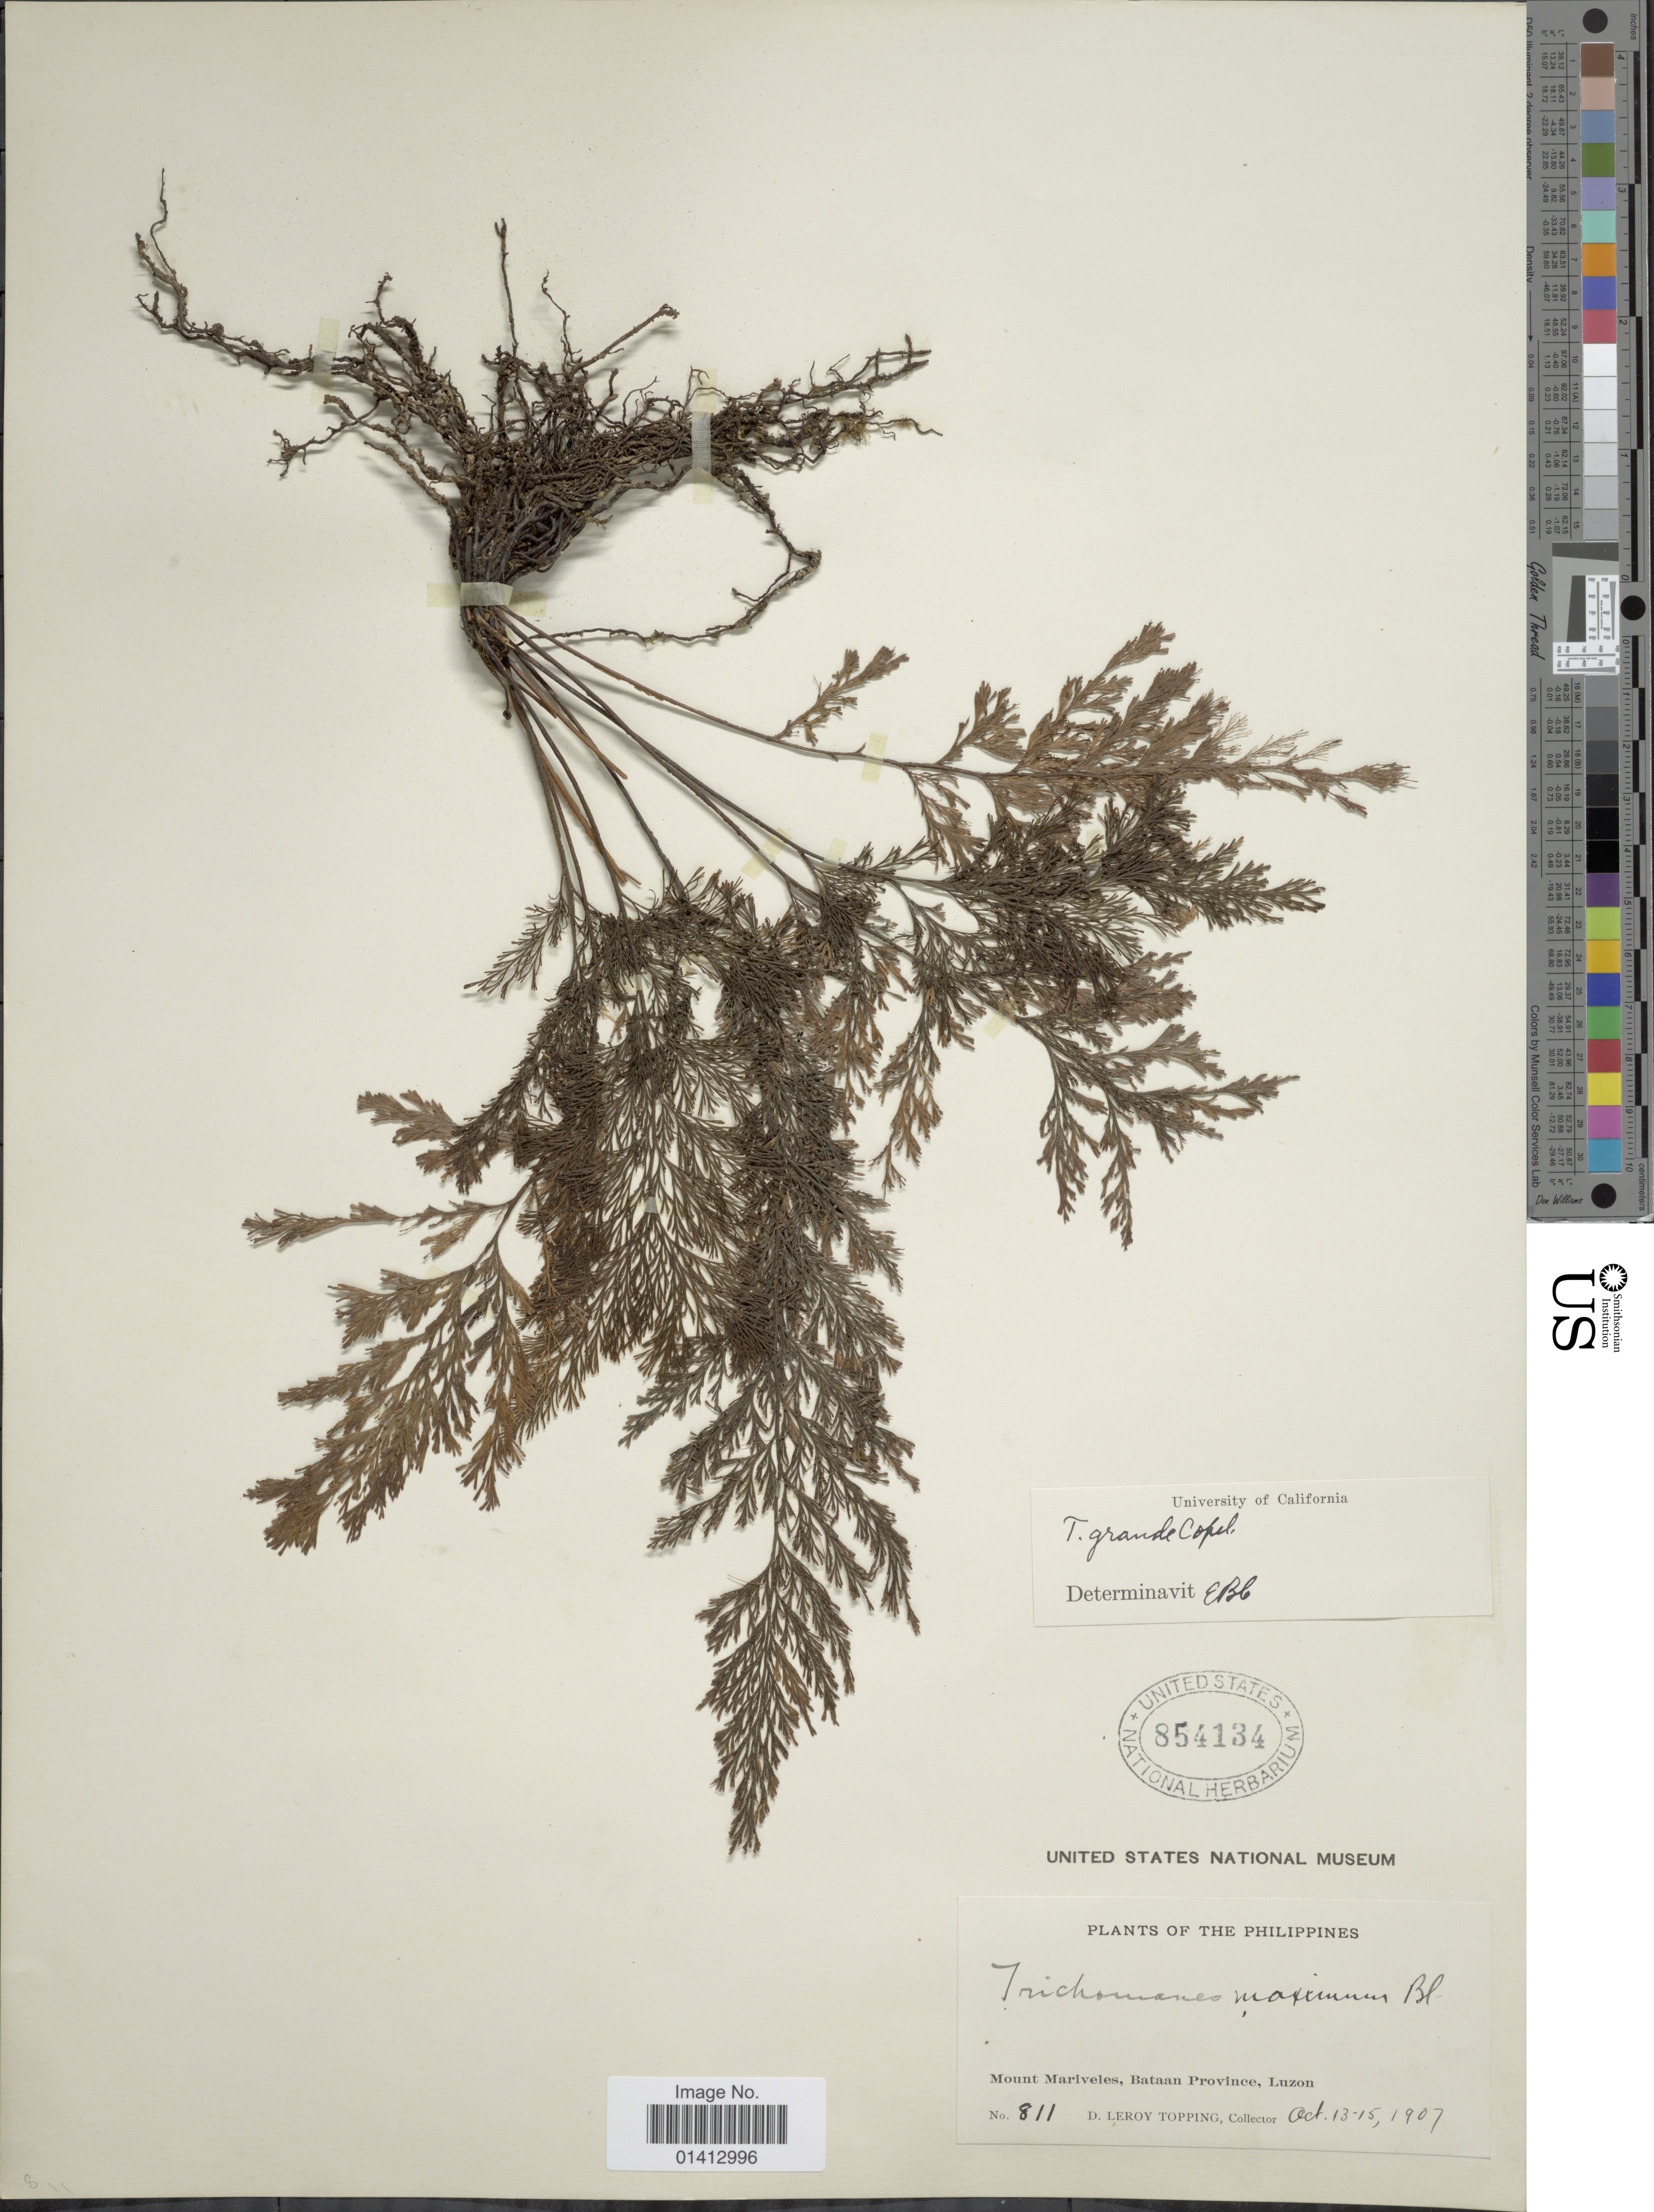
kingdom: Plantae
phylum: Tracheophyta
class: Polypodiopsida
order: Hymenophyllales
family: Hymenophyllaceae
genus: Crepidomanes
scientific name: Crepidomanes grande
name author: (Copel.) Ebihara & K. Iwats.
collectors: D. L. Topping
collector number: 811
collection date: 1907-10-13/1907-10-15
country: Philippines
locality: Mount Marilveles, Bataan Province, Luzon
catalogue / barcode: US 854134